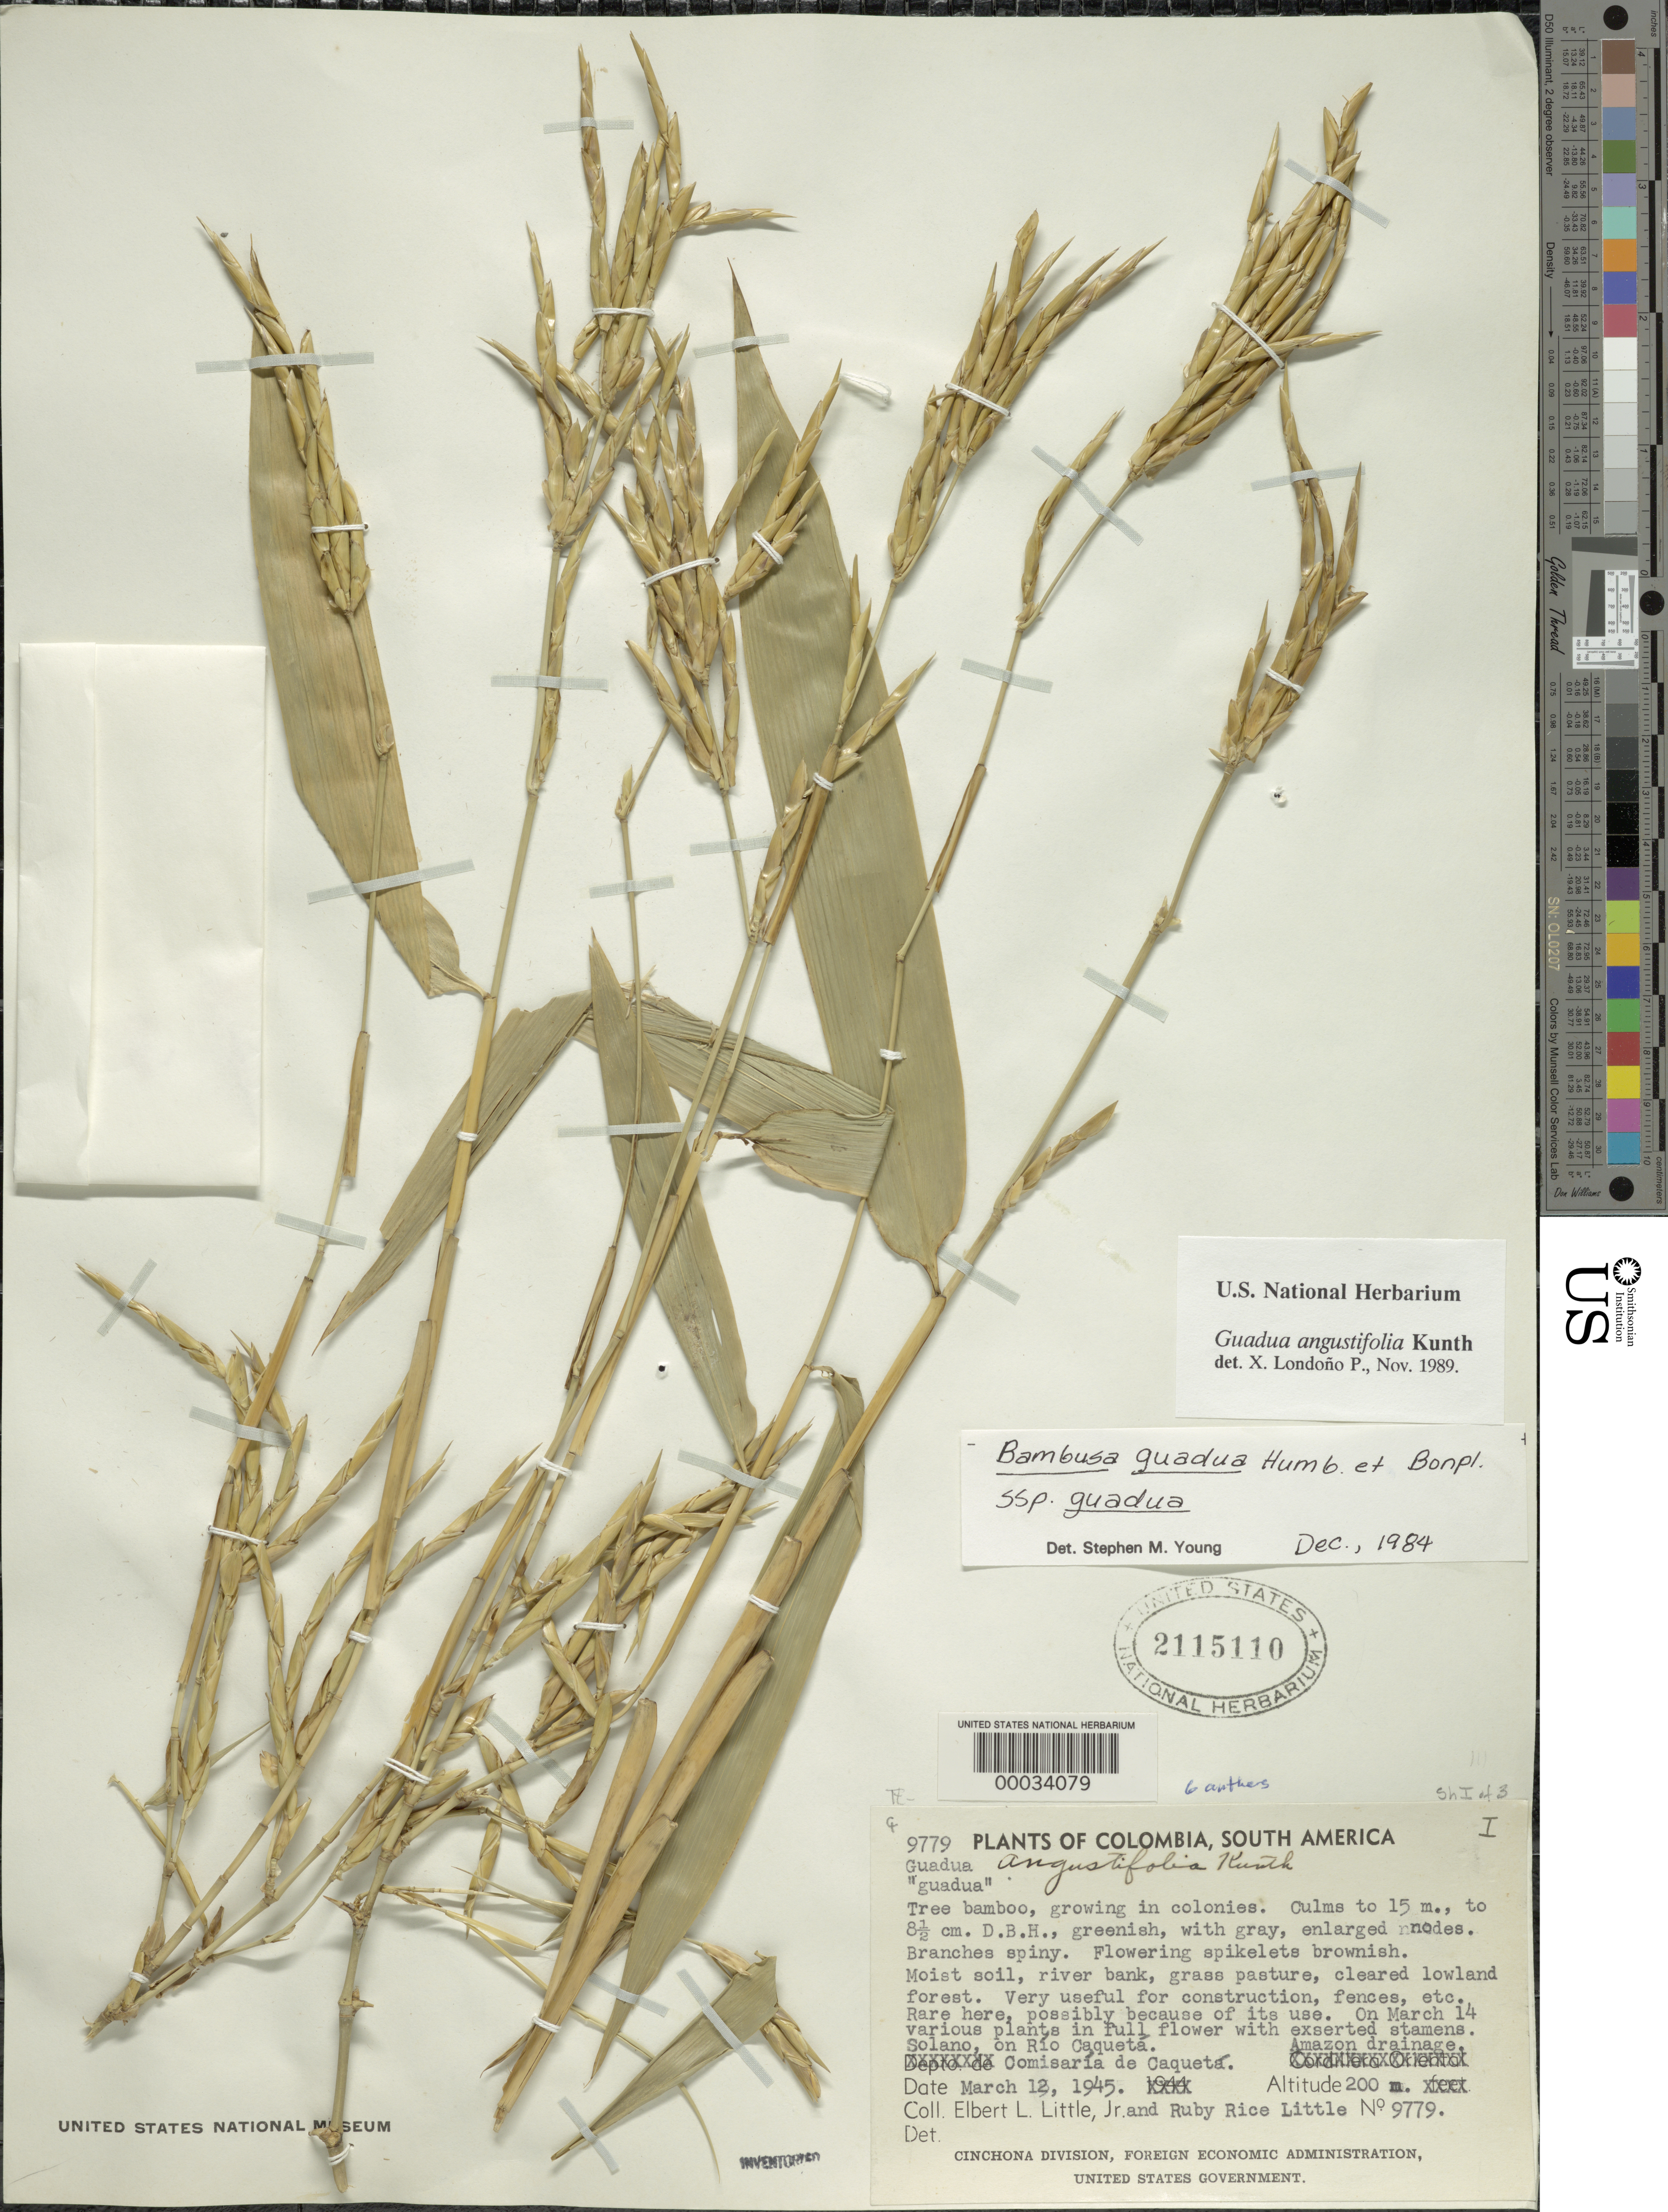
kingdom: Plantae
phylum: Tracheophyta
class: Liliopsida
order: Poales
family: Poaceae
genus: Guadua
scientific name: Guadua angustifolia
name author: Kunth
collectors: E. L. Little & R. R. Little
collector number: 9779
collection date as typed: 12 Mar 1945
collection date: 1945-03-12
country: Colombia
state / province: Caquetá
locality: Solano, Rio Caqueta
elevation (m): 200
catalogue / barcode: US 2115110